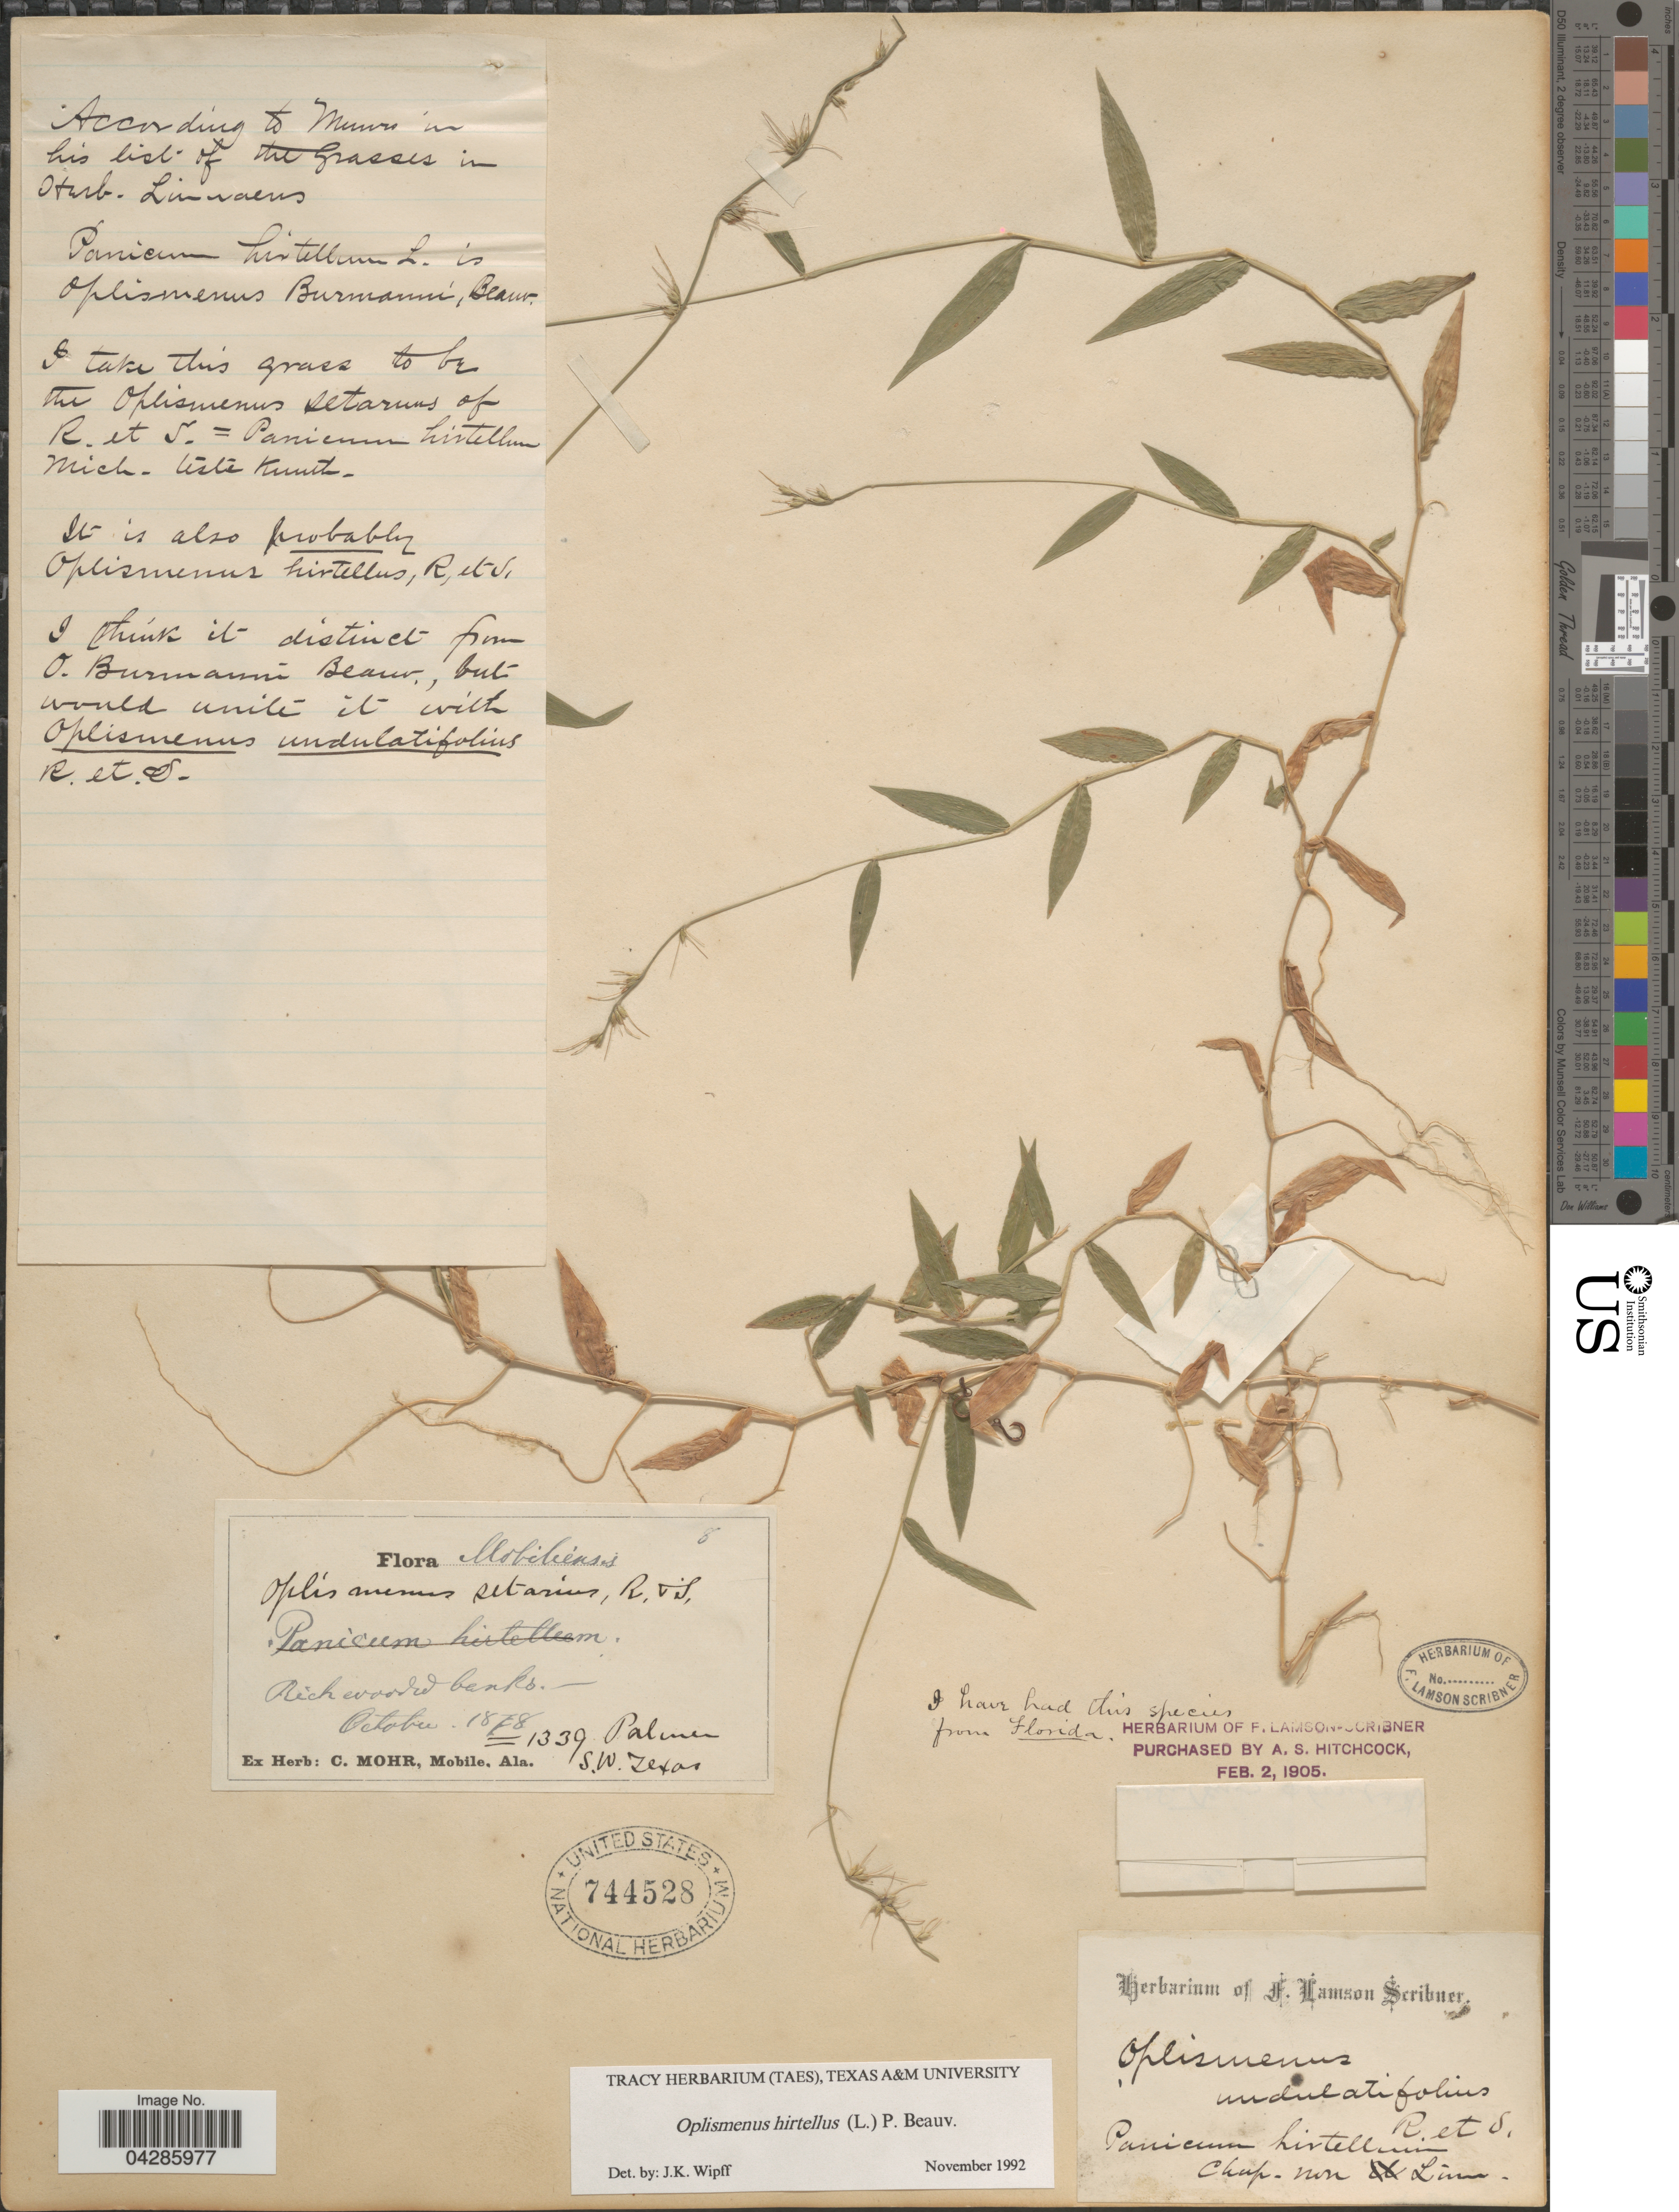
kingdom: Plantae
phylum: Tracheophyta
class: Liliopsida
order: Poales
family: Poaceae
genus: Oplismenus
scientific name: Oplismenus hirtellus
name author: (L.) P. Beauv.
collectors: Palmer, --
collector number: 1339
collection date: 1878-10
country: United States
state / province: Texas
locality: Mobiliensis. Rich wooded banks. S.W. Texas.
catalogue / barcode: US 744528